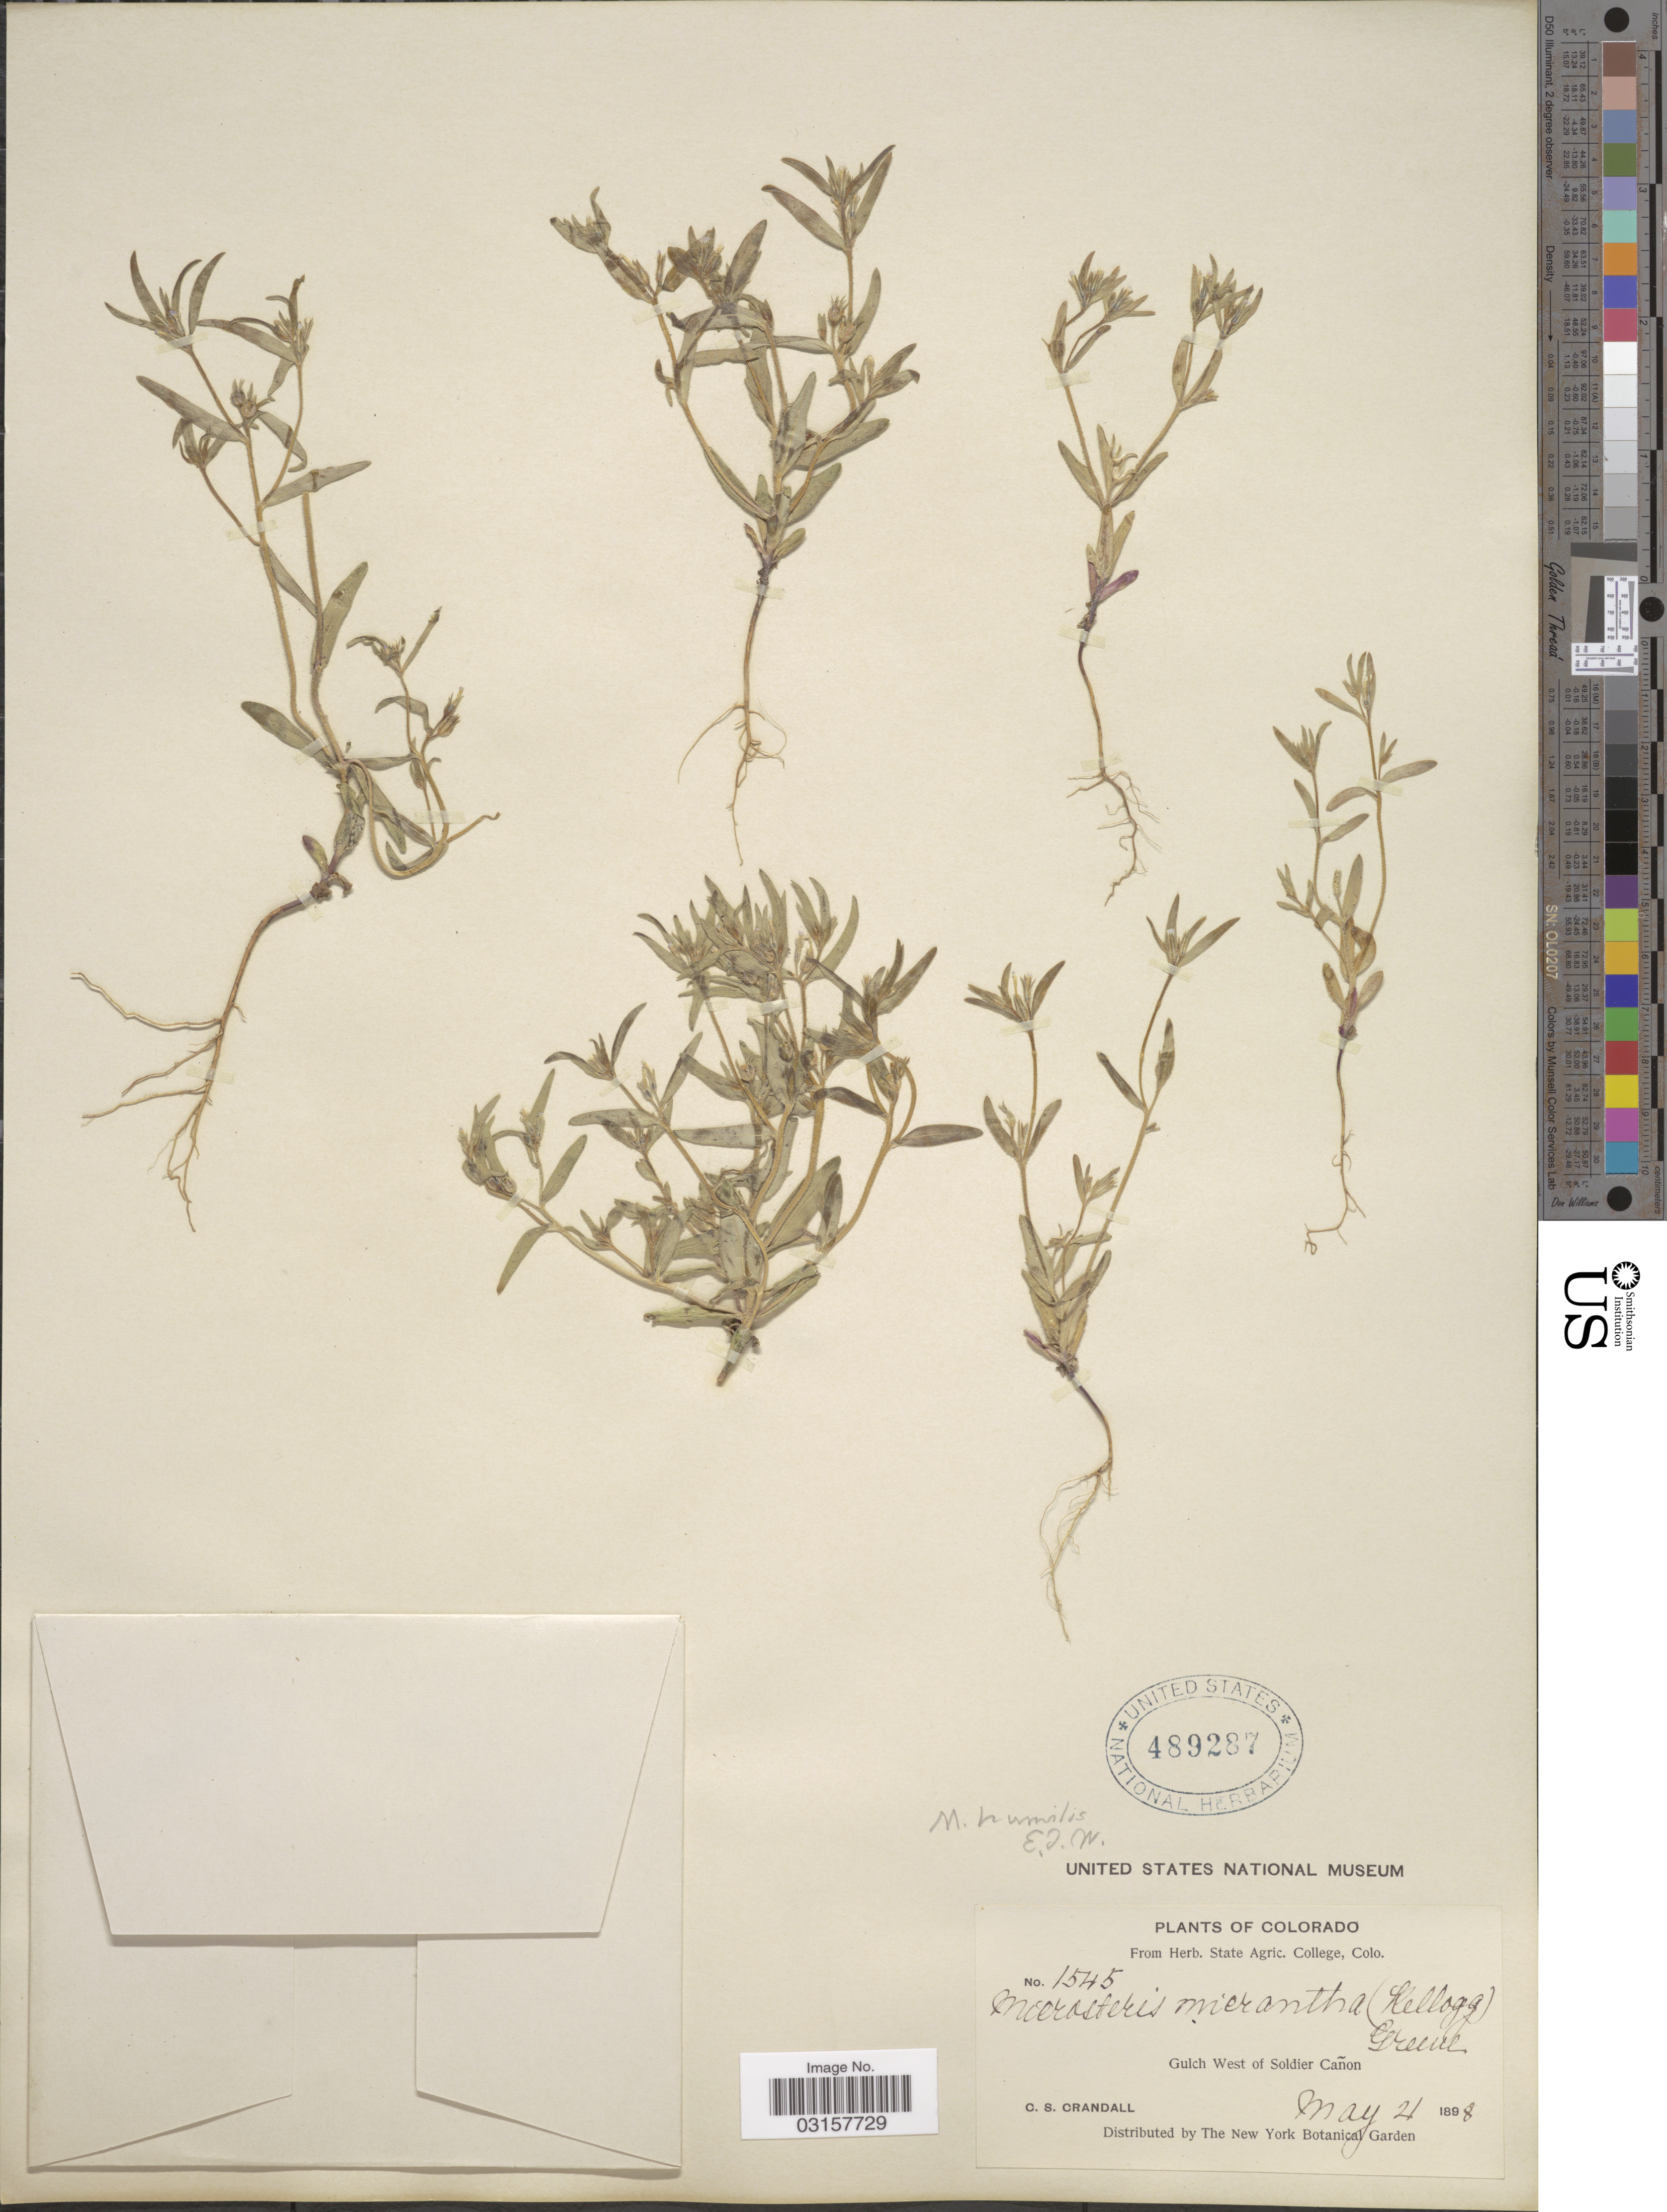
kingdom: Plantae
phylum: Tracheophyta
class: Magnoliopsida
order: Ericales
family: Polemoniaceae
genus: Microsteris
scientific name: Microsteris gracilis var. humilior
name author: (Hook.) Cronquist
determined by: (US) Smithsonian Institution - National Museum of Natural History - Department of Botany (UNITED STATES)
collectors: C. Crandall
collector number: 1545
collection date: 1898-05-21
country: United States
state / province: Colorado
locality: Gulch West of Soldier Cañon.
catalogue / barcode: US 489287